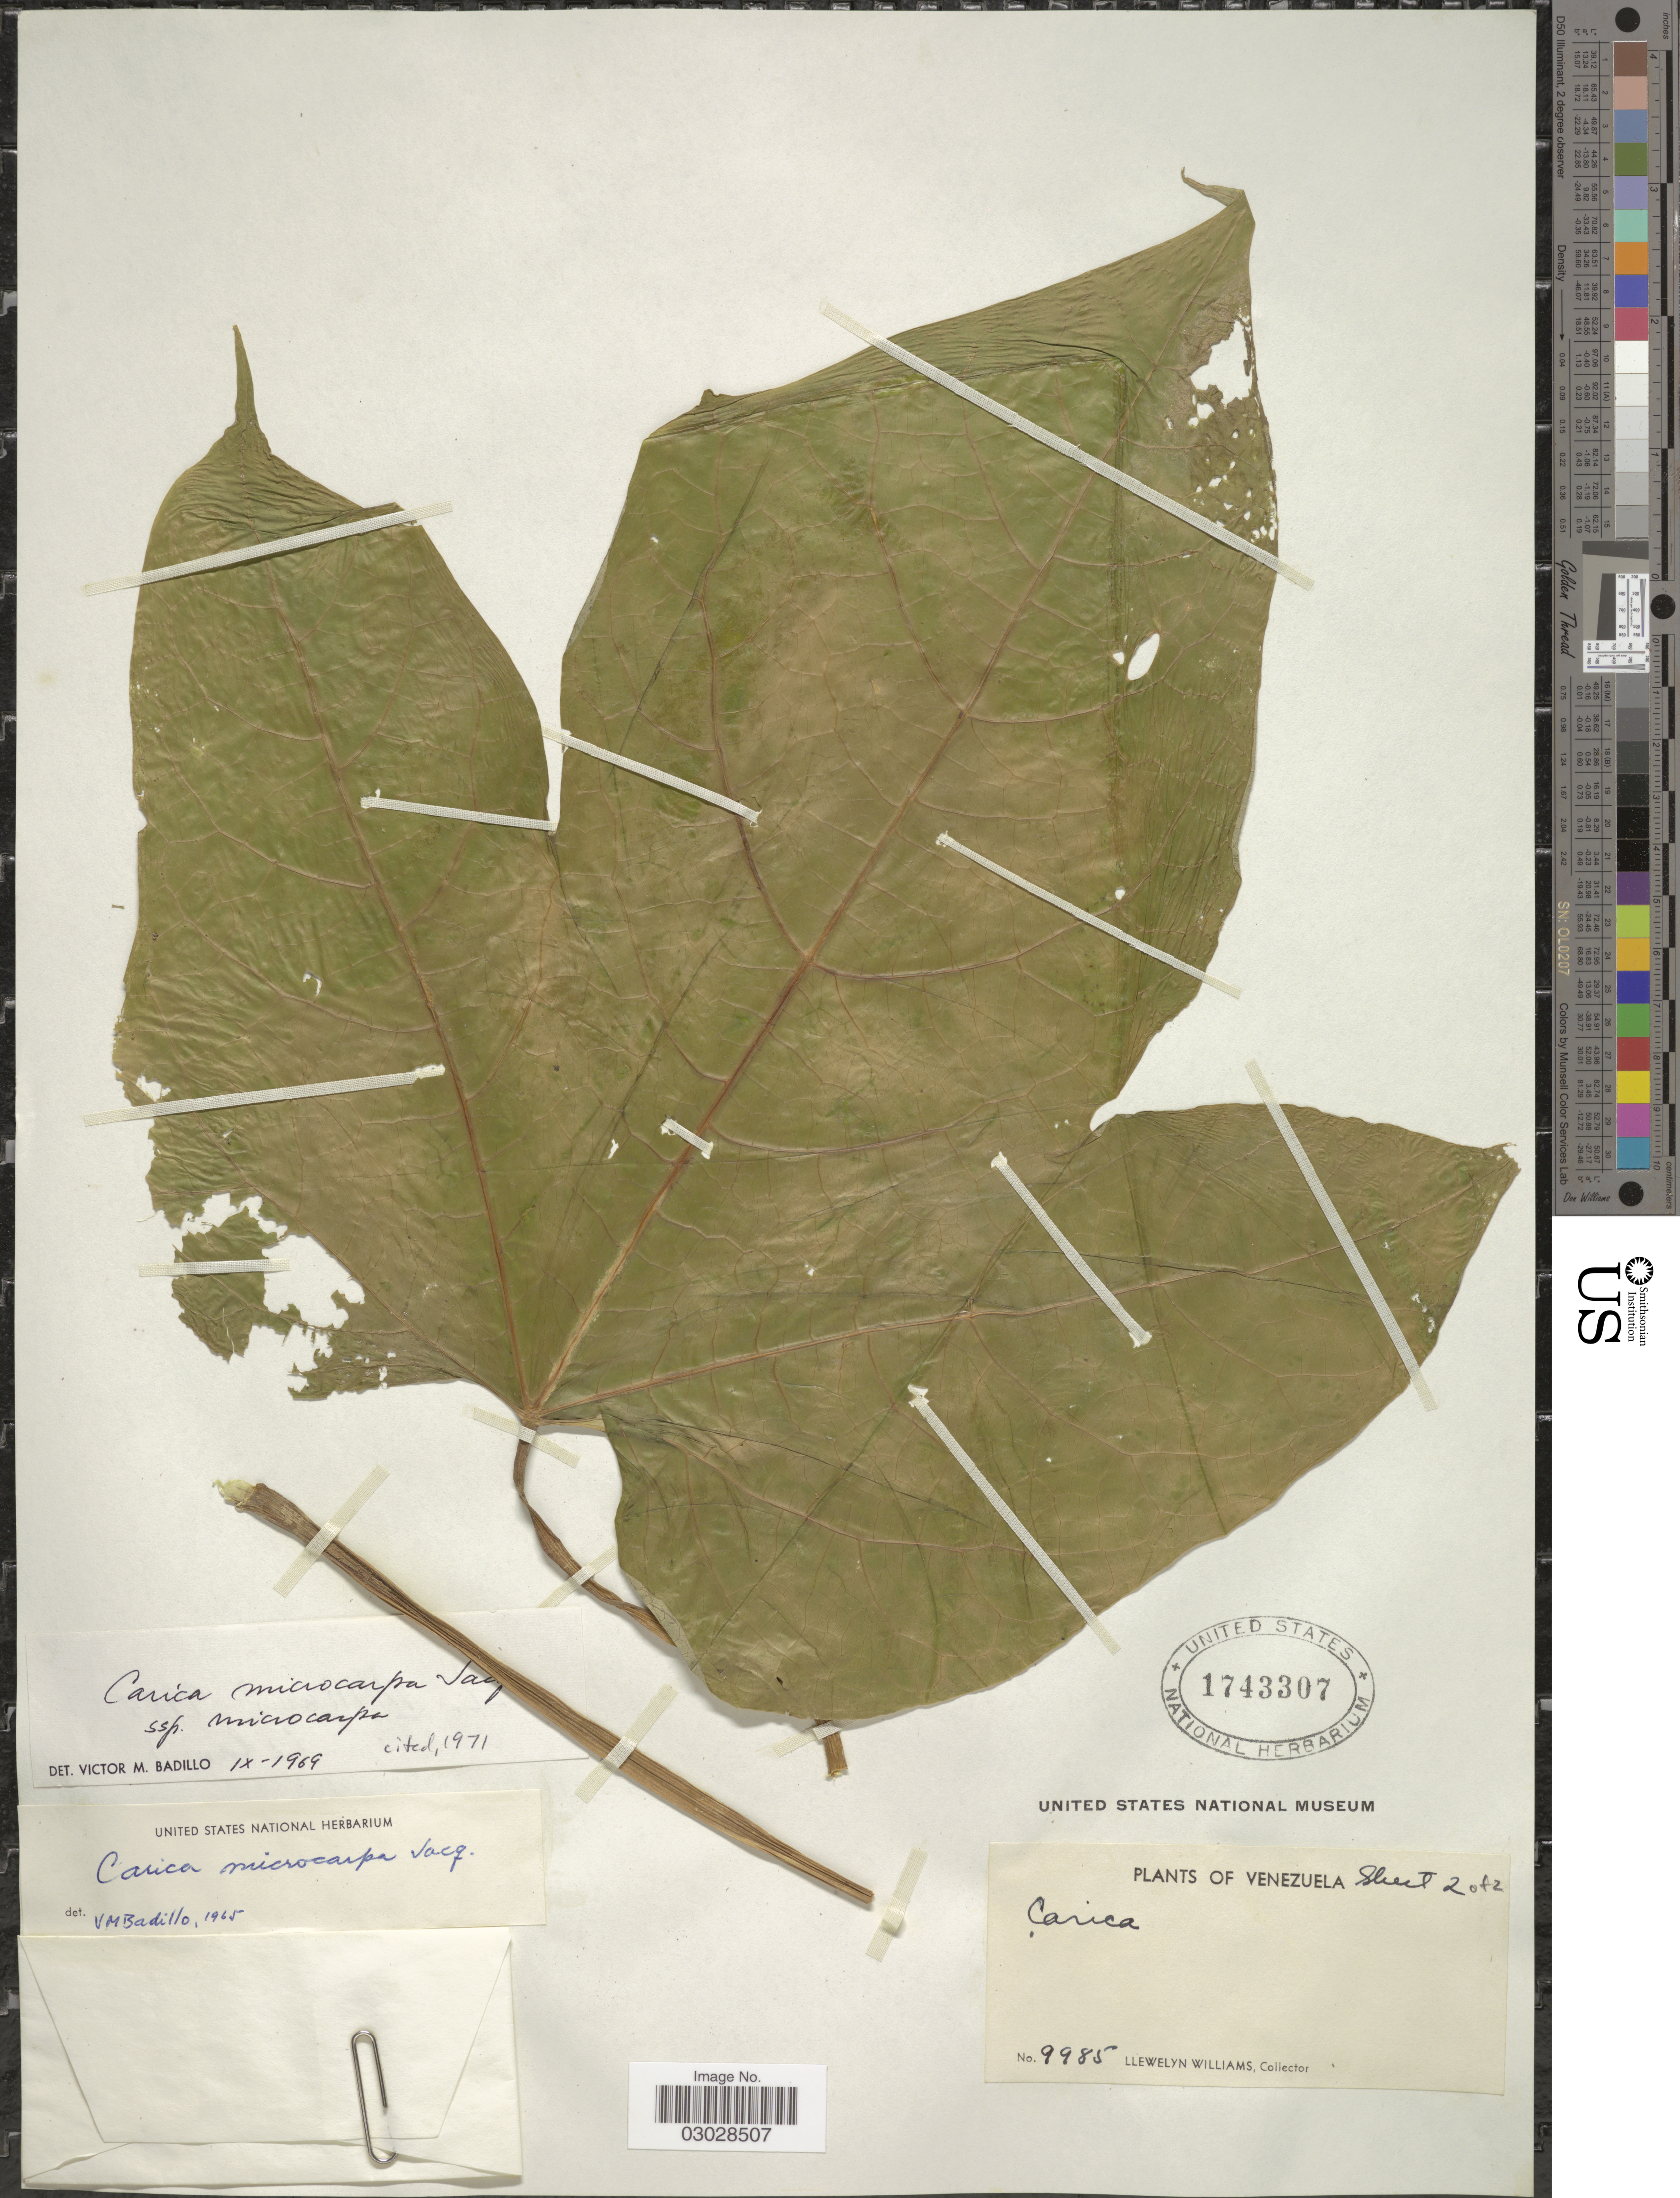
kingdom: Plantae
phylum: Tracheophyta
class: Magnoliopsida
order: Brassicales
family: Caricaceae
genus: Vasconcellea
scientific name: Vasconcellea microcarpa subsp. microcarpa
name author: (Jacq.) A. DC.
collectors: Ll. Williams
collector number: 9985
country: Venezuela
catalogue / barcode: US 1743307